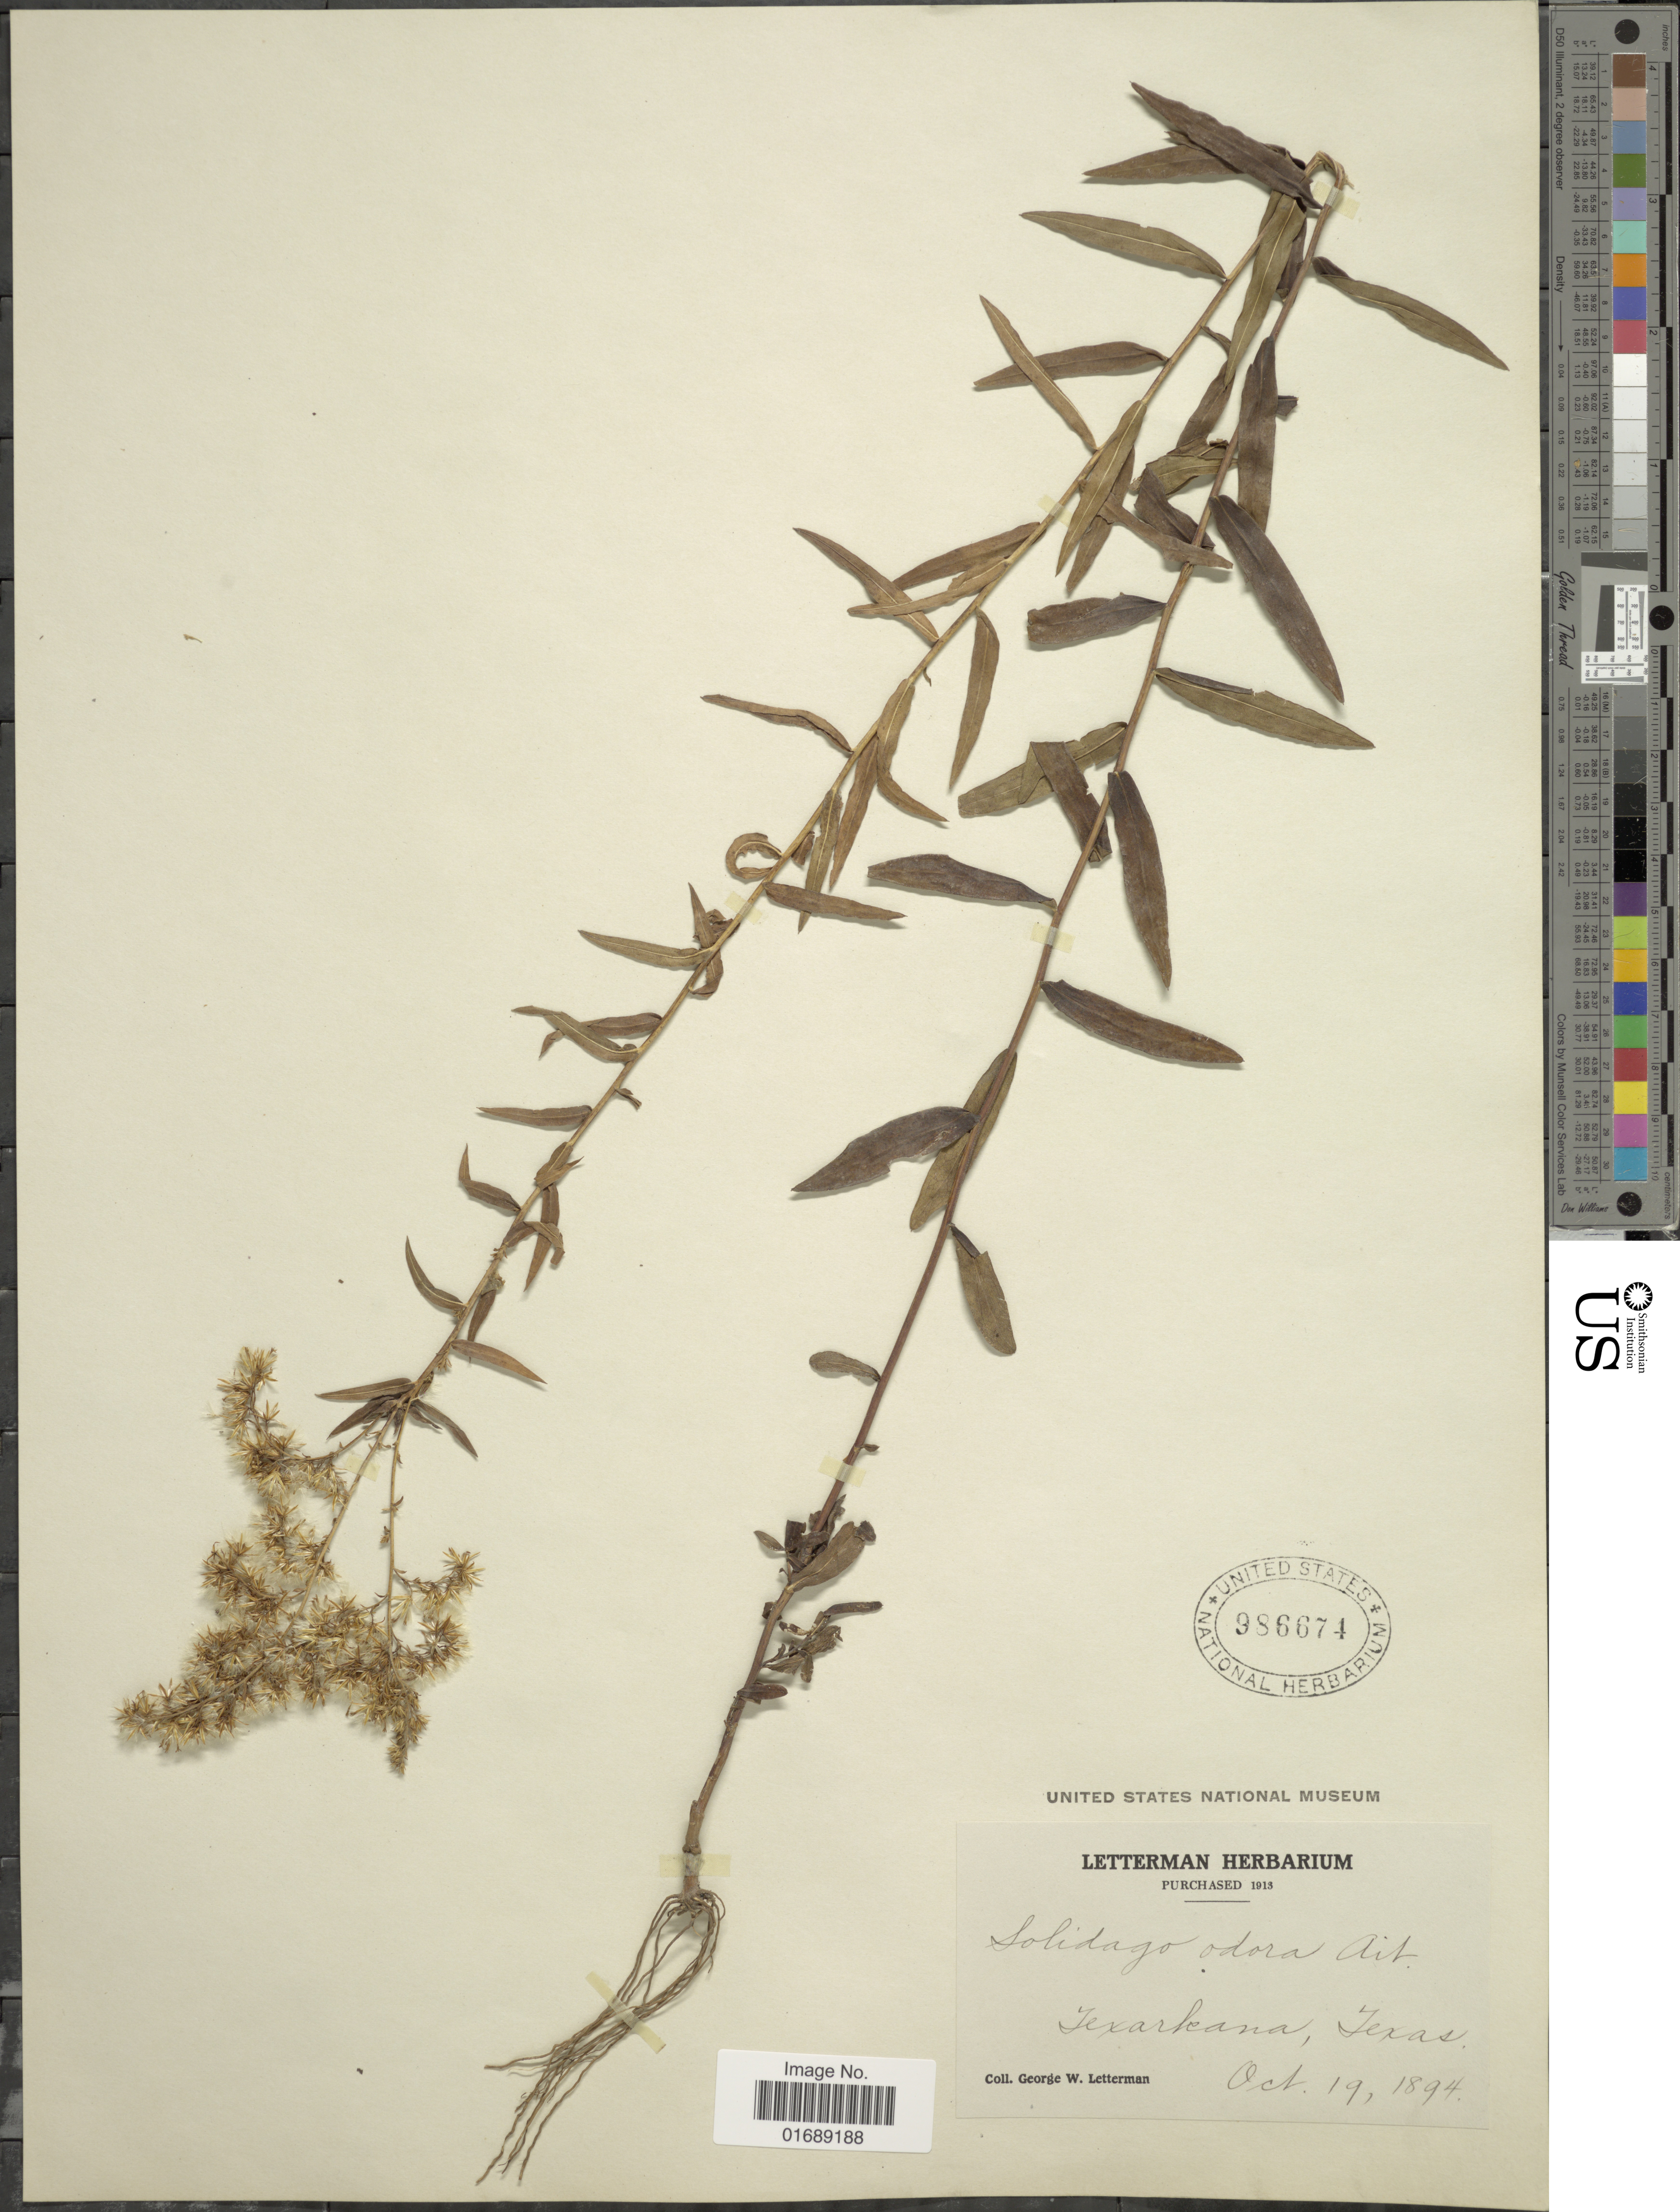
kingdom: Plantae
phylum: Tracheophyta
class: Magnoliopsida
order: Asterales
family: Asteraceae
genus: Solidago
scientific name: Solidago odora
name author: Aiton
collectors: G. W. Letterman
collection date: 1894-10-19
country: United States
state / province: Texas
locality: Texarkana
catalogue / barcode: US 986674